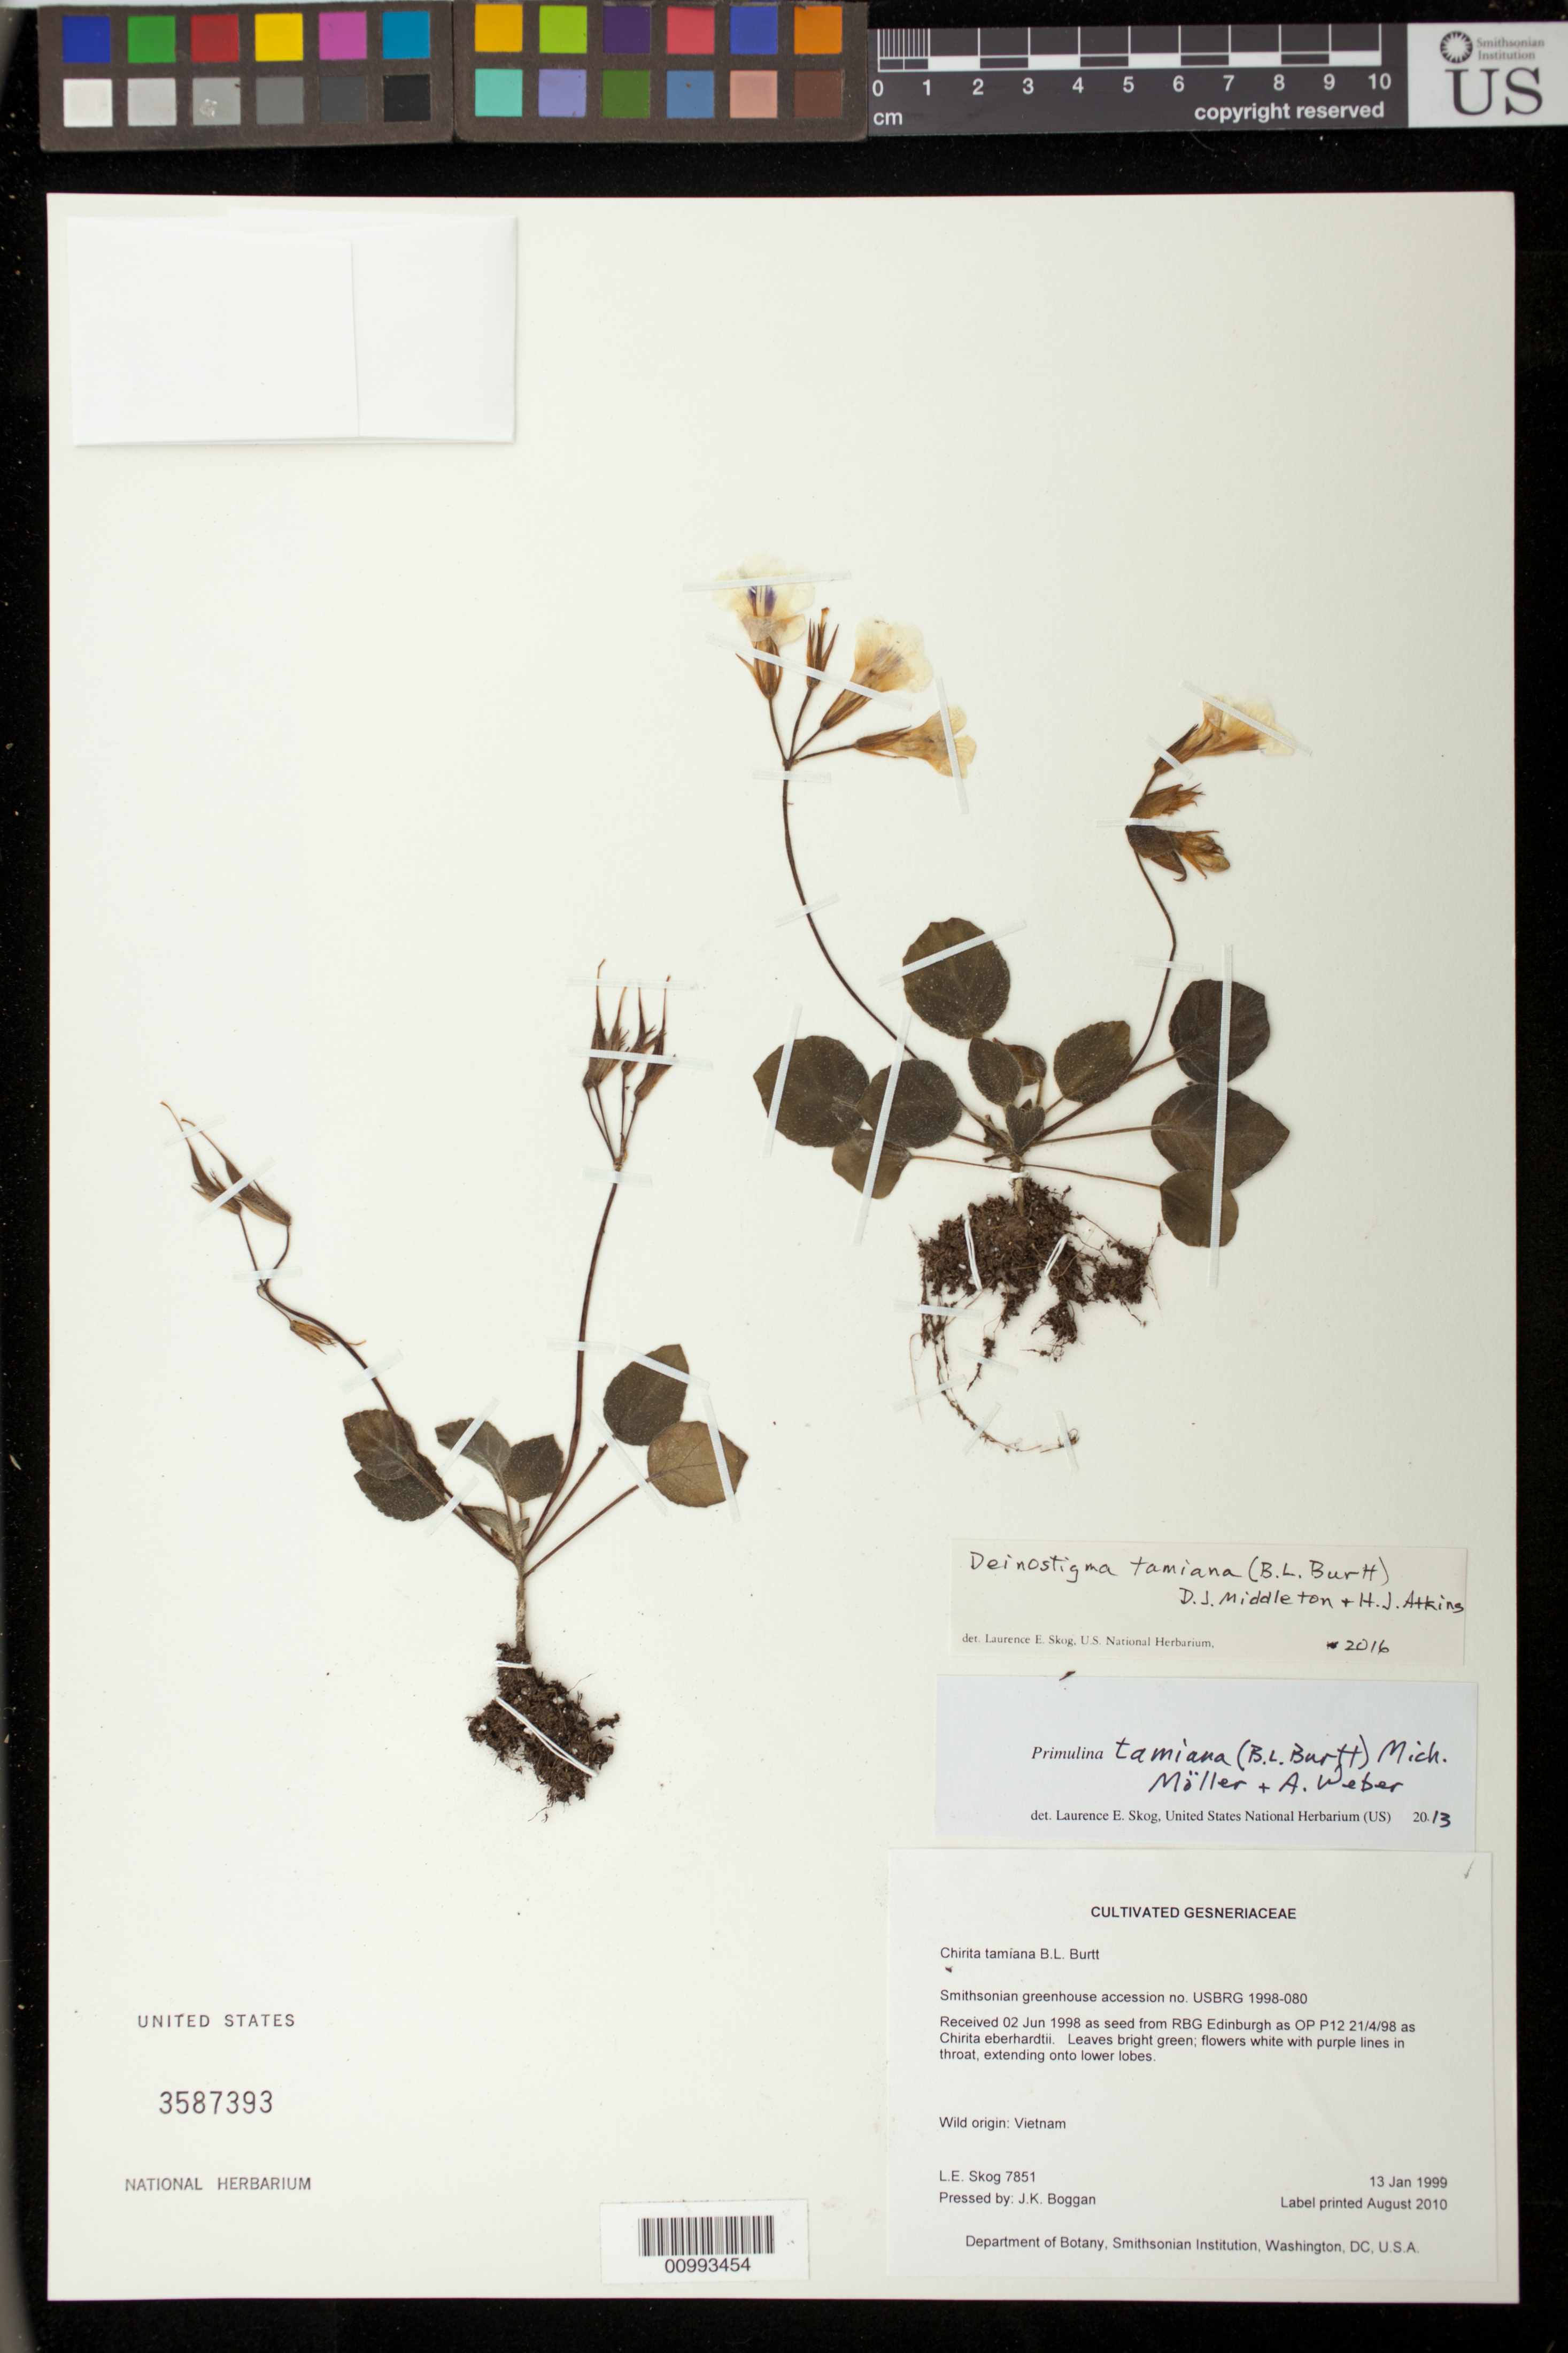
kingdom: Plantae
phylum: Tracheophyta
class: Magnoliopsida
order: Lamiales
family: Gesneriaceae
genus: Deinostigma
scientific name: Deinostigma tamiana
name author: (B.L. Burtt) D.J. Middleton & H.J. Atkins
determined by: Skog, Laurence E.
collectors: L. E. Skog & J. K. Boggan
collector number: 7851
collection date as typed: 13 Jan 1999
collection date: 1999-01-13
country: Vietnam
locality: Department of Botany, Smithsonian Institution, Washington, DC, U.S.A.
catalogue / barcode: US 3587393